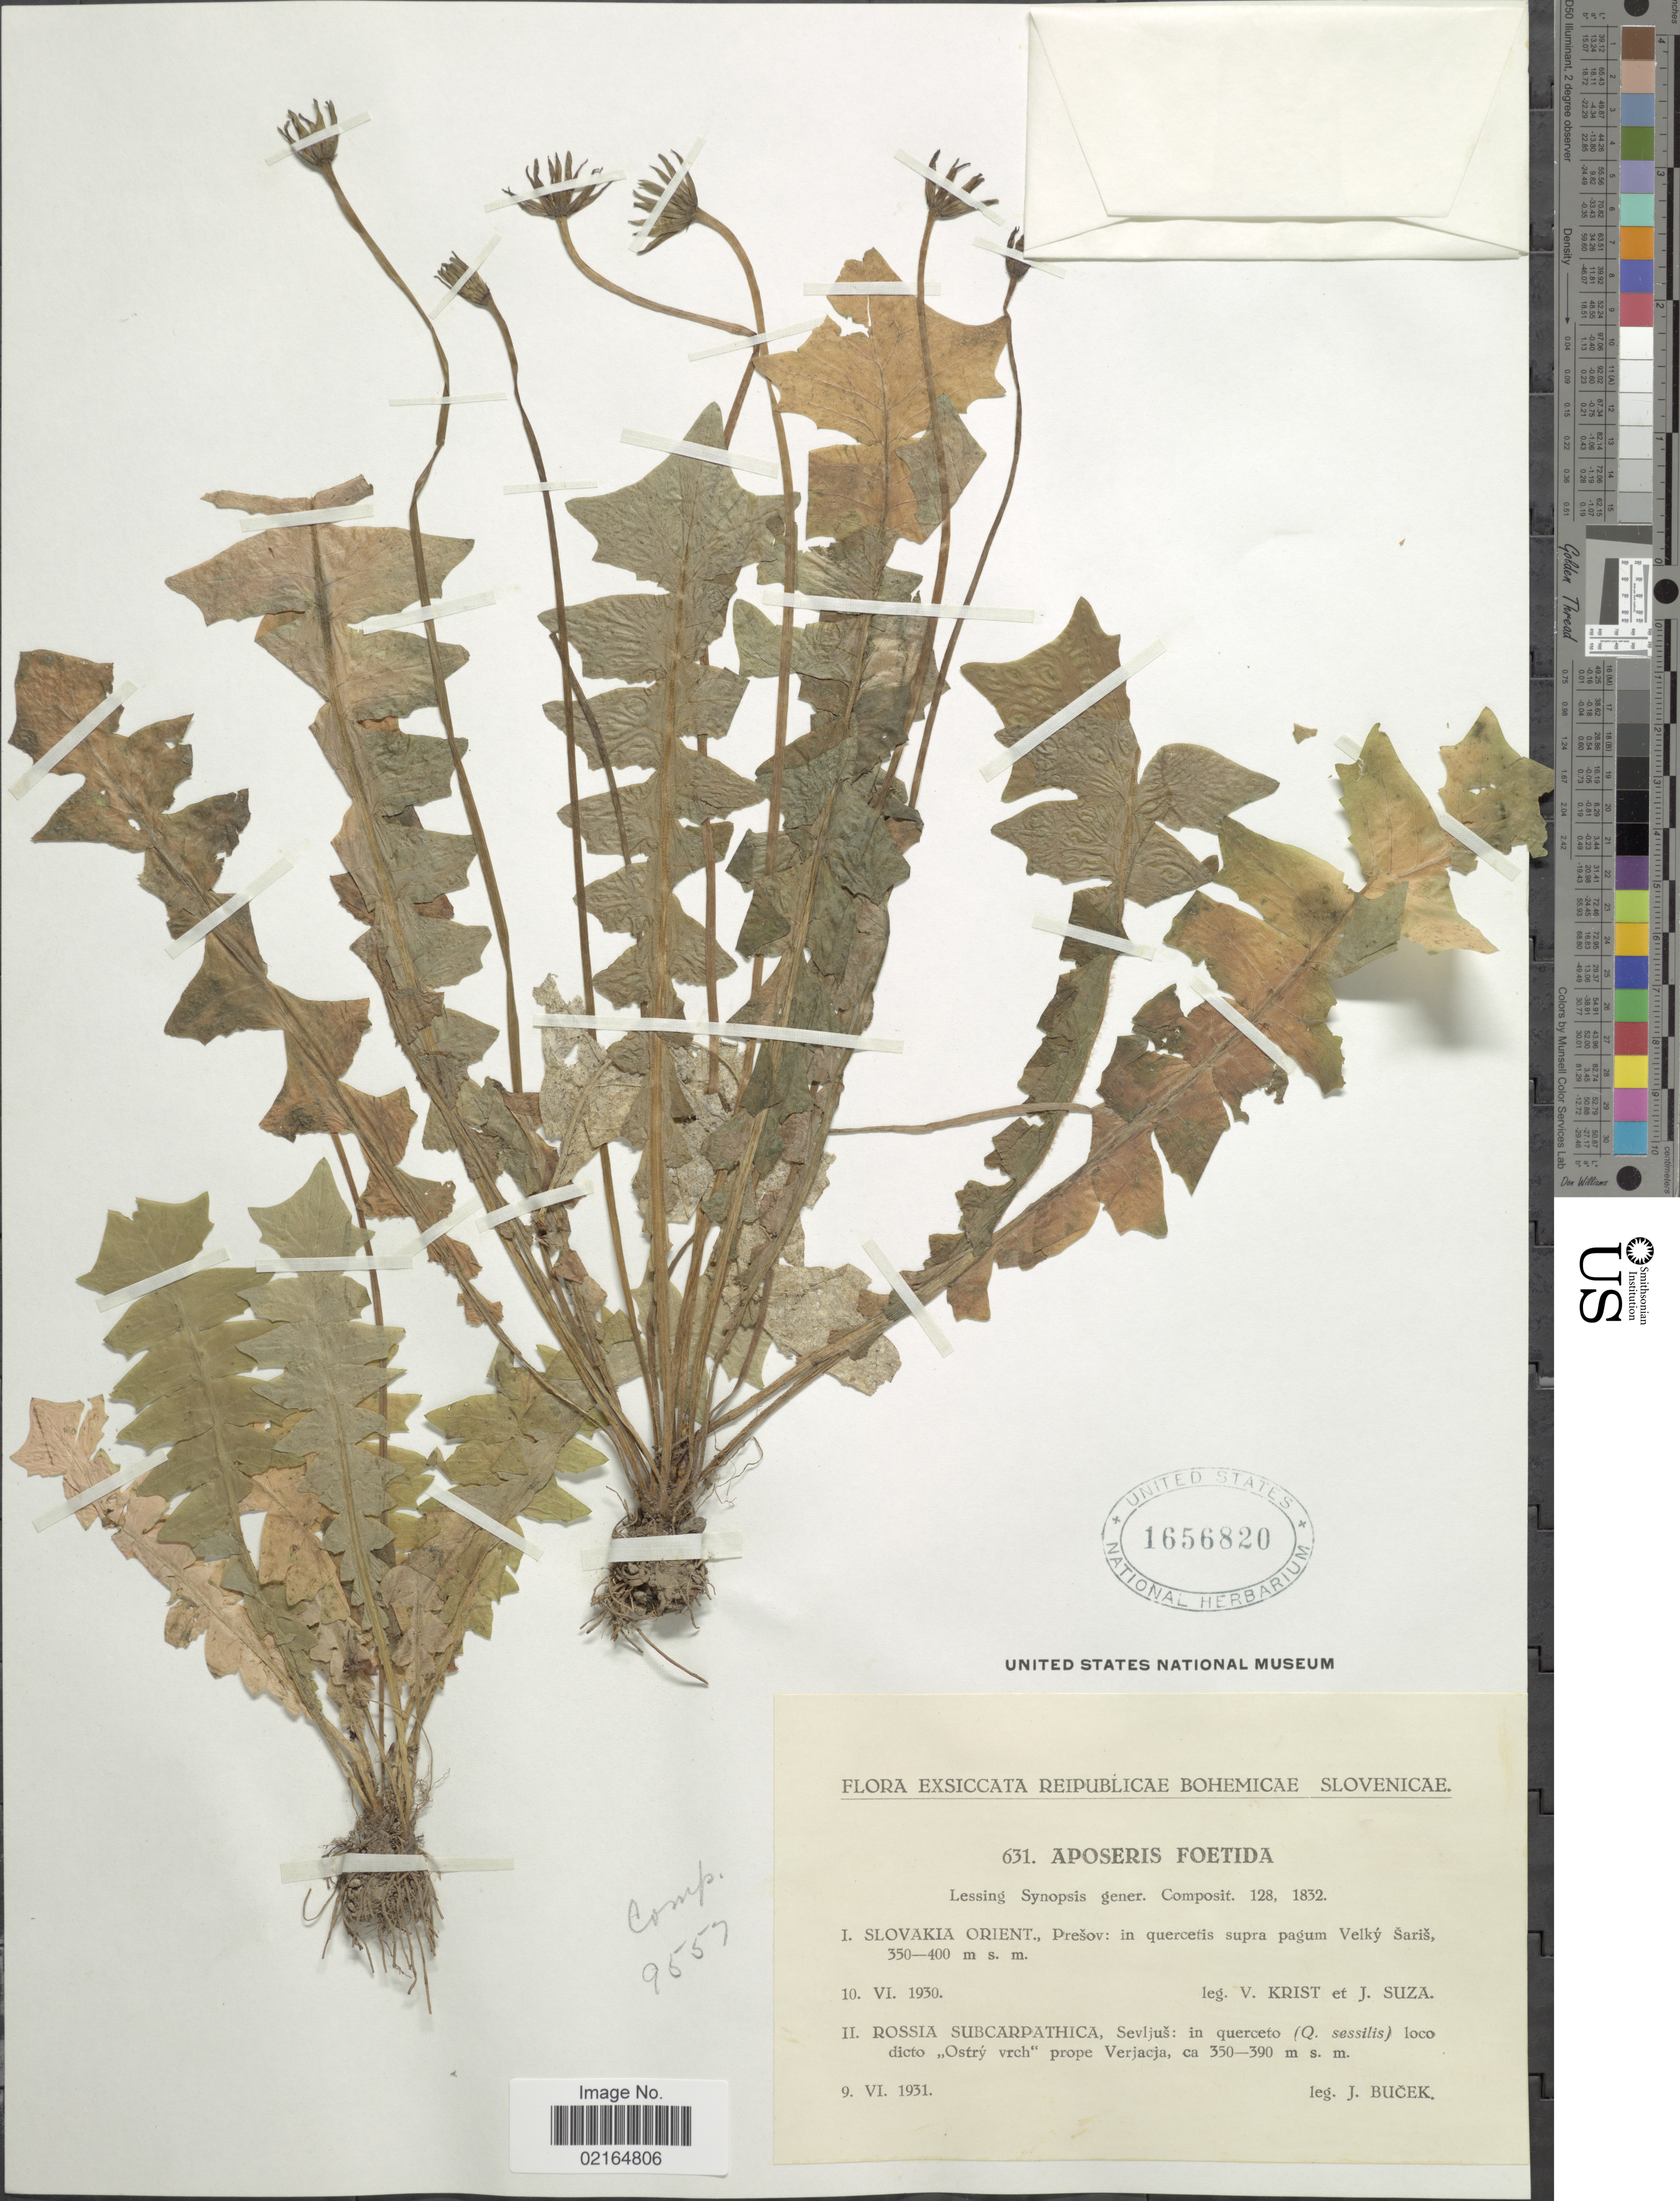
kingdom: Plantae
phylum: Tracheophyta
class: Magnoliopsida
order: Asterales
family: Asteraceae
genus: Aposeris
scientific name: Aposeris foetida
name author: (L.) Less.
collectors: J. Bucek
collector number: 631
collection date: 1931-06-09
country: Ukraine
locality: Reipublicae Bohemicae Slovenicae, Rossia Subcarpathica, Sevljus: in querceto loco dicto "Ostry vrch"prope Verjacja.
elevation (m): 350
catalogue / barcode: US 1656820-2